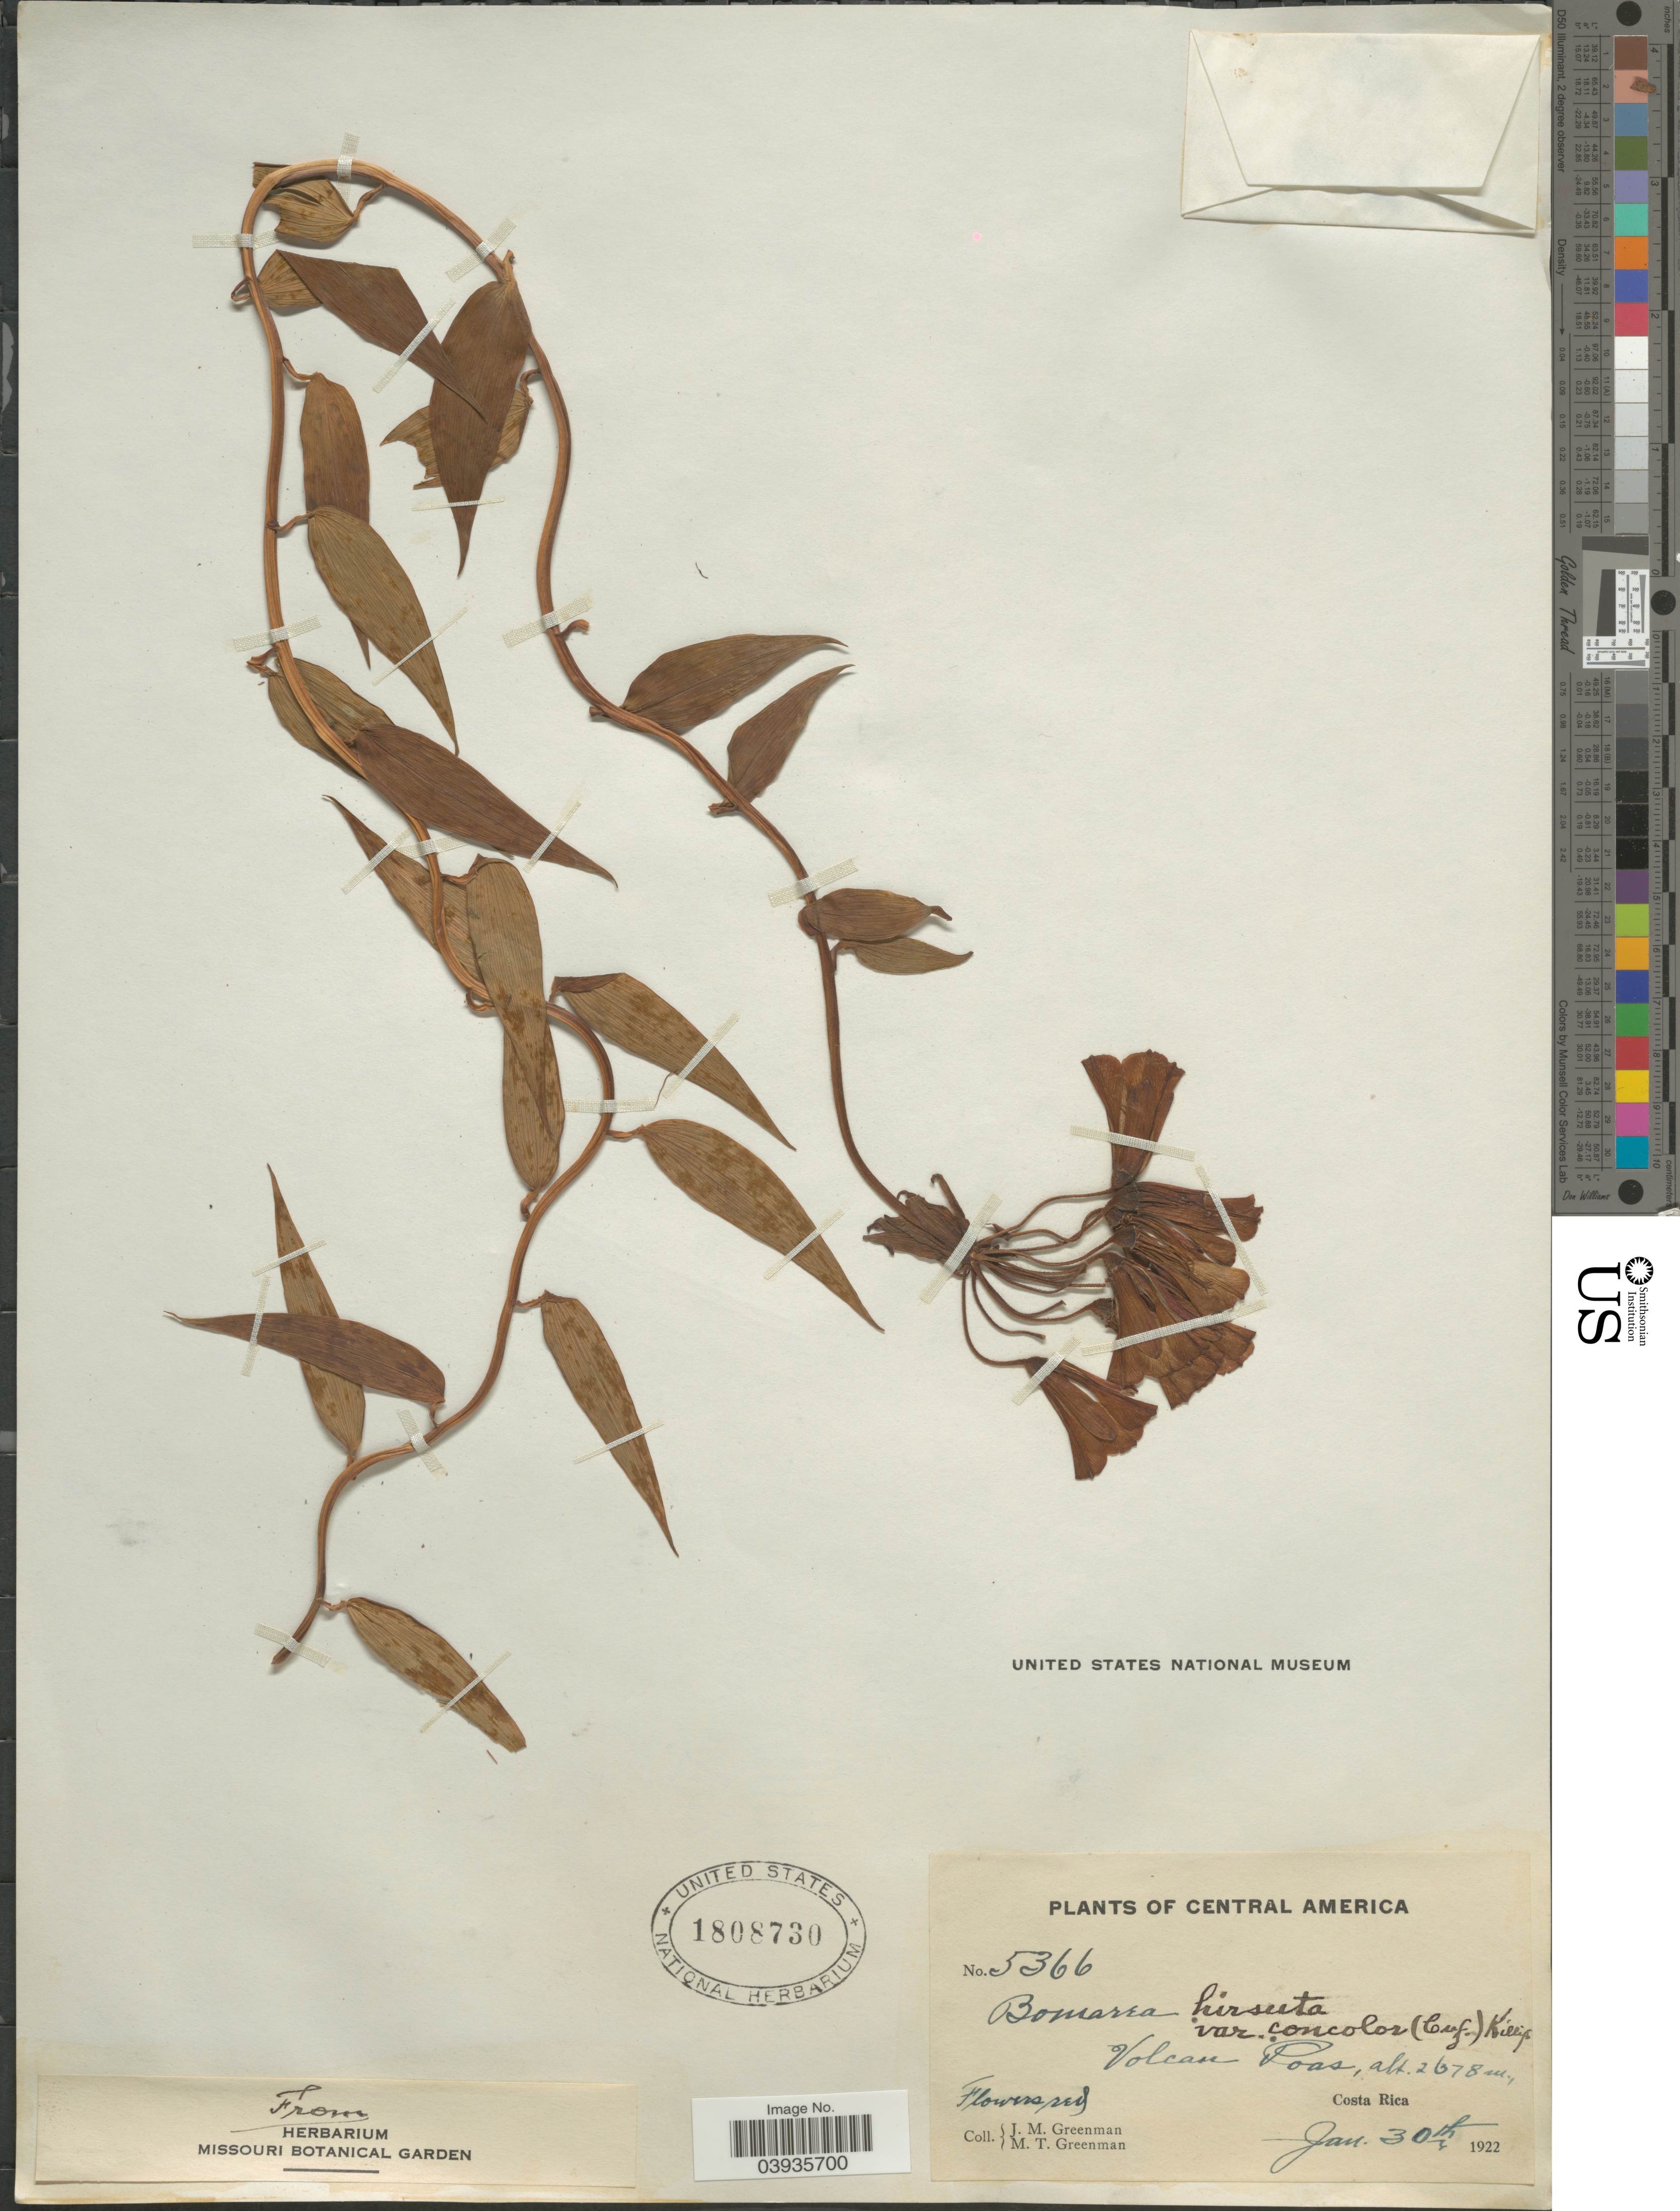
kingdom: Plantae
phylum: Tracheophyta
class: Liliopsida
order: Liliales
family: Alstroemeriaceae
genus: Bomarea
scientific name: Bomarea hirsuta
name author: (Kunth) Herb.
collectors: J. M. Greenman & M. Greenman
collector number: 5366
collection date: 1922-01-30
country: Costa Rica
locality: Volcan Poas.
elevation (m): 2678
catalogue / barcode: US 1808730